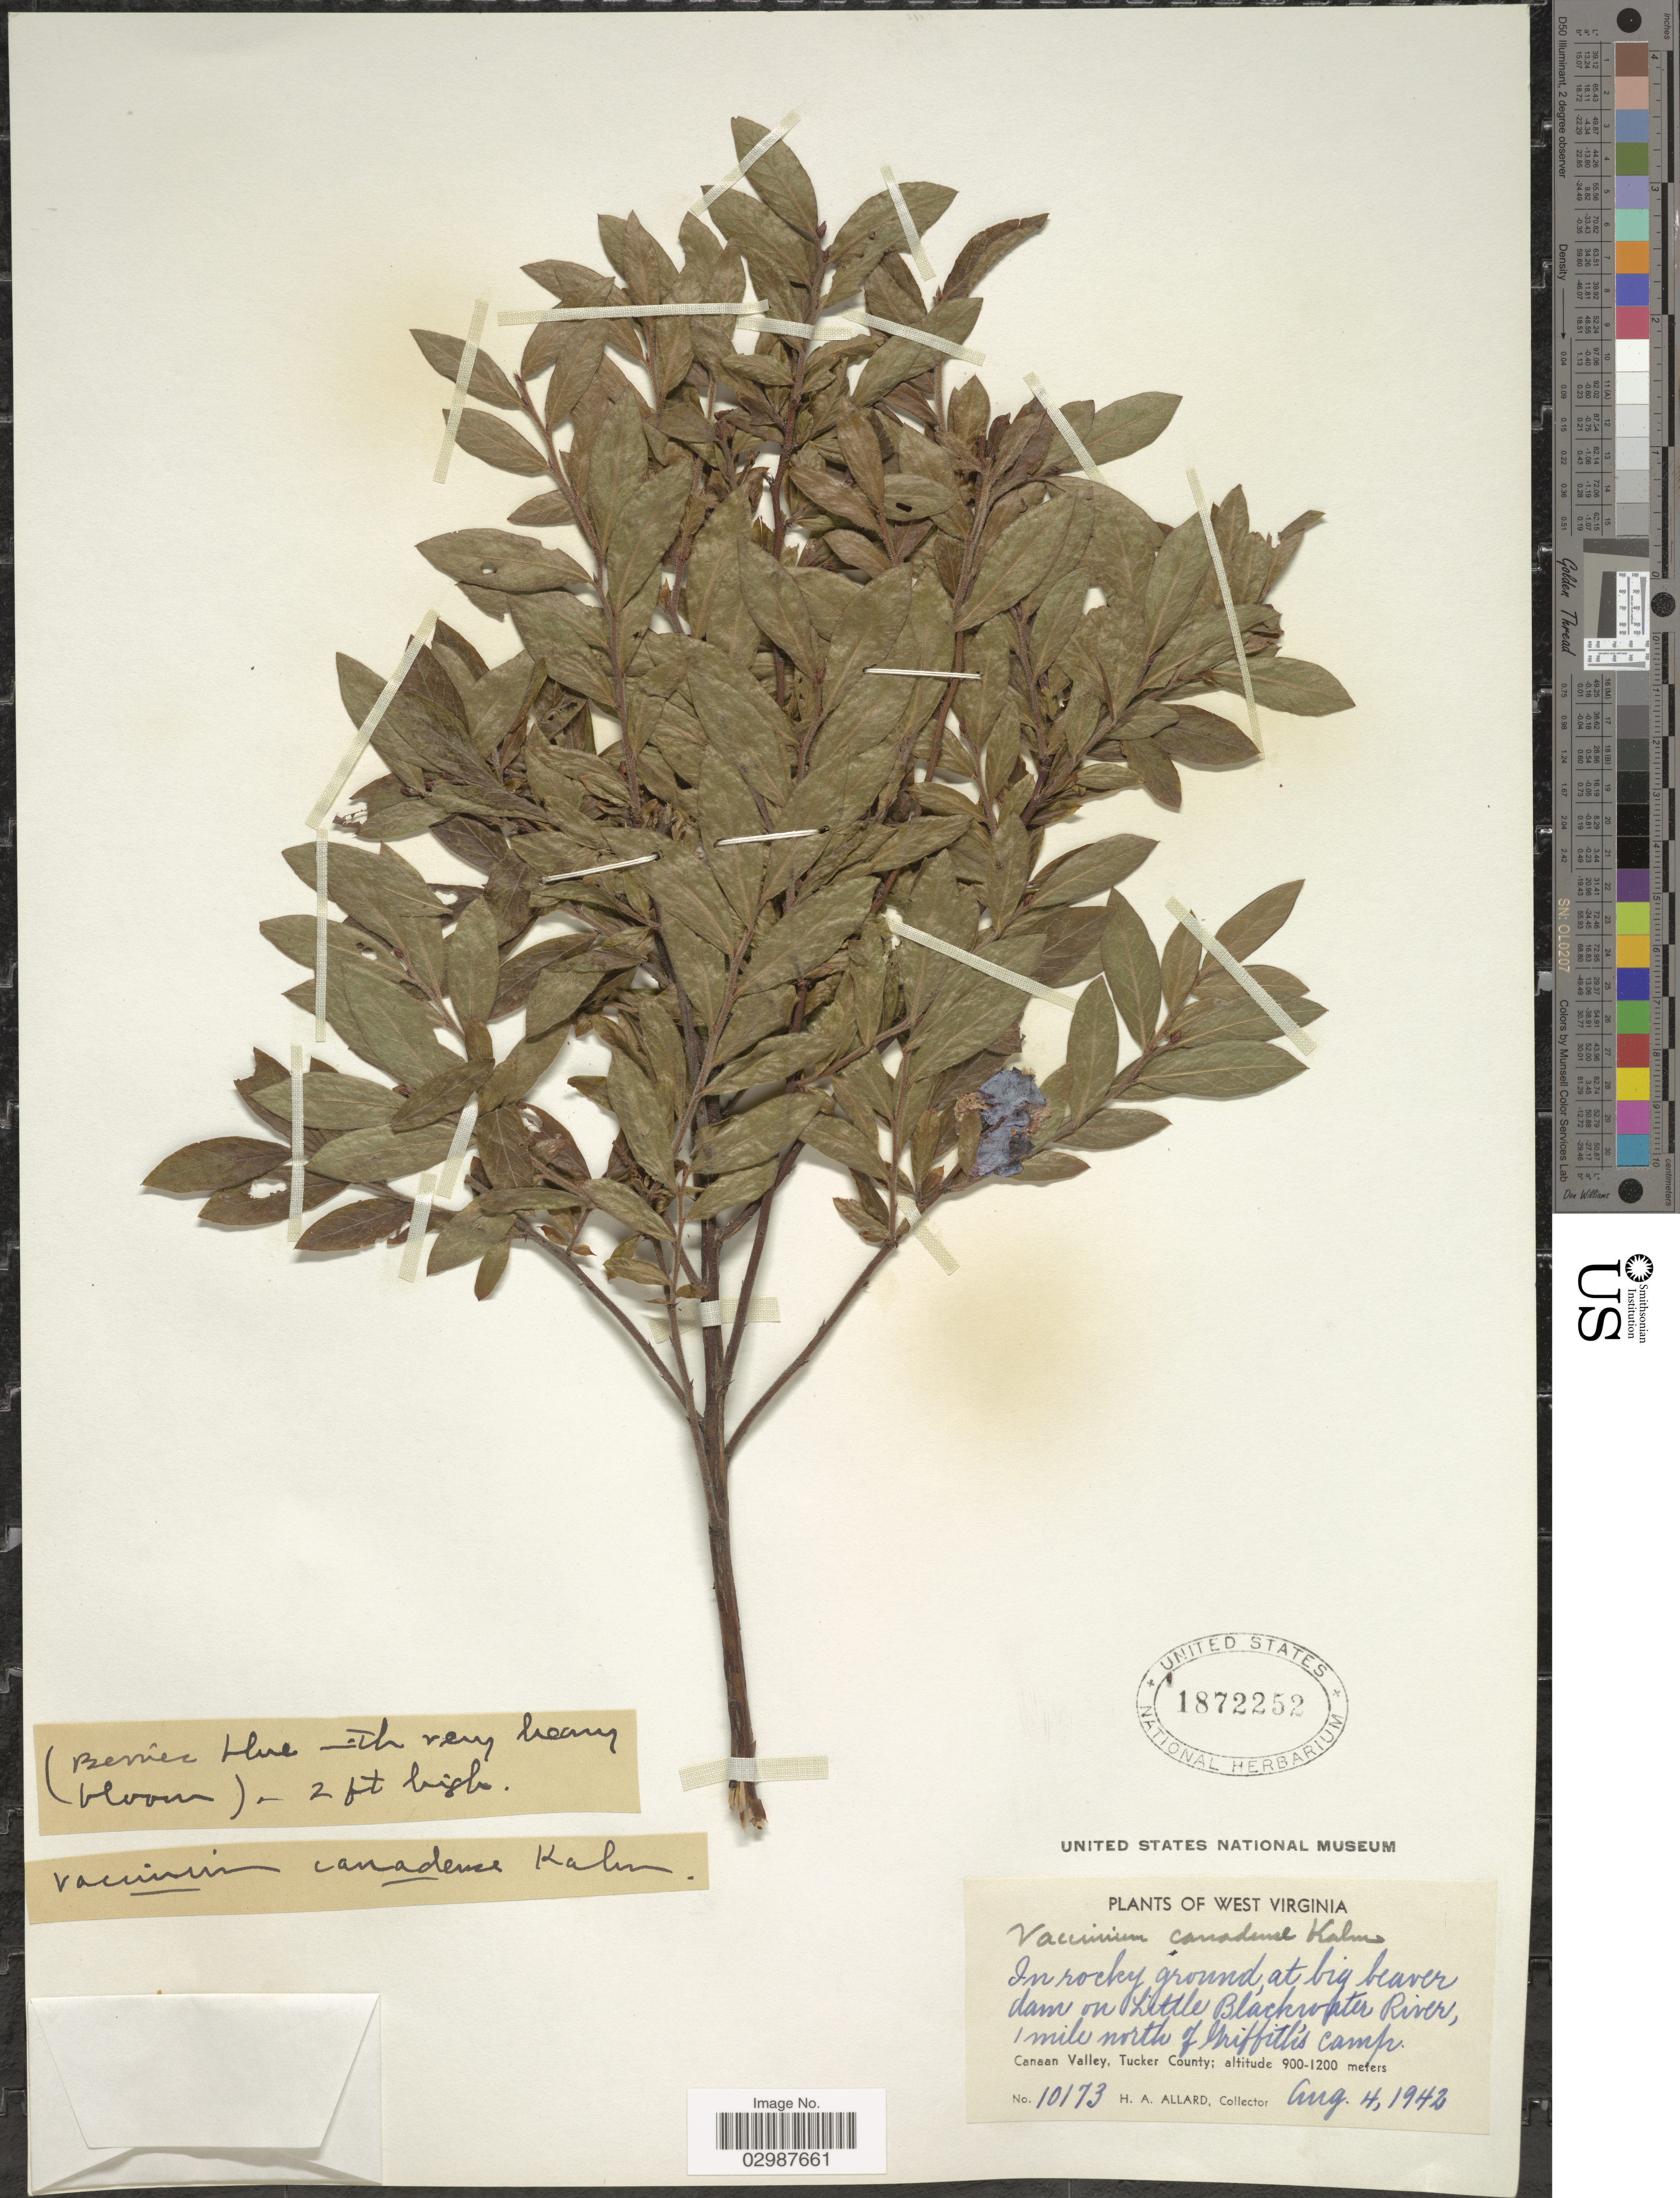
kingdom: Plantae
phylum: Tracheophyta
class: Magnoliopsida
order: Ericales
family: Ericaceae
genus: Vaccinium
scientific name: Vaccinium canadense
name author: Kalm ex Richardson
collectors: H. A. Allard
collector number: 10173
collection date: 1942-08-04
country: United States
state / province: West Virginia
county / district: Tucker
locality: In rocky ground, at big beaver dam on Little Blackwater River, 1 mile north of Griffith's Camp. Canaan Valley, Tucker County.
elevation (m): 900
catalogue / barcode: US 1872252